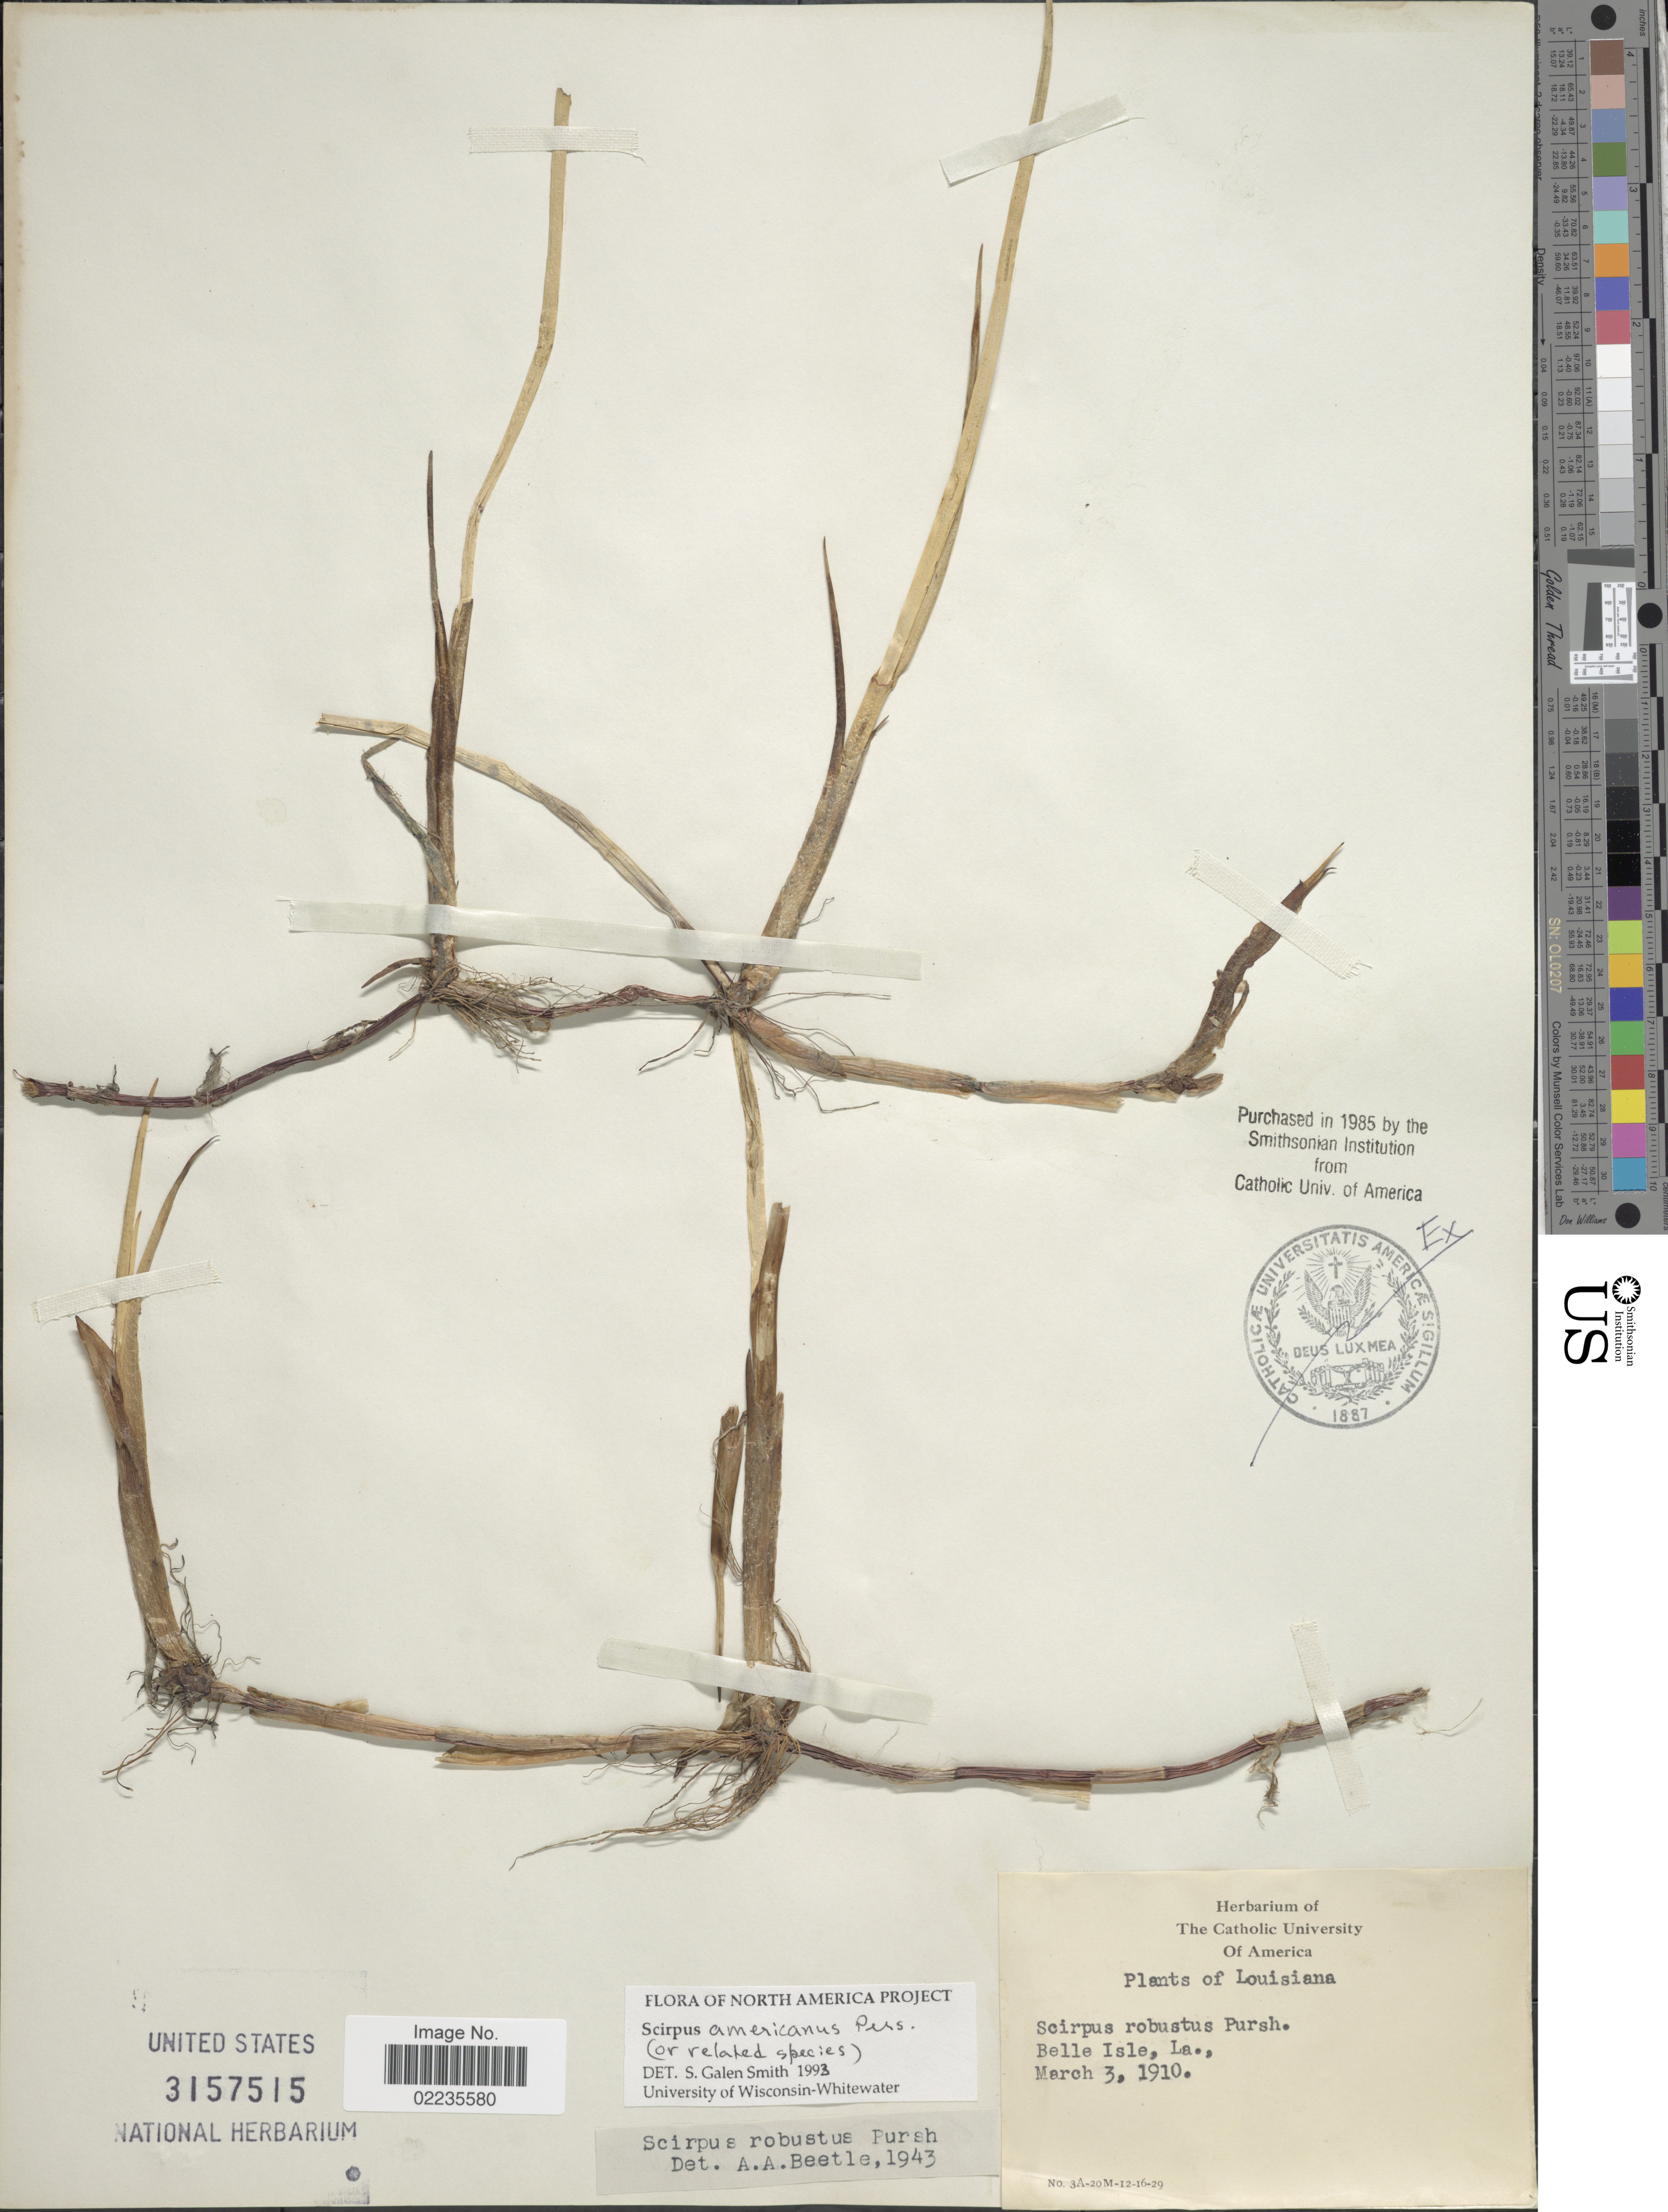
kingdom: Plantae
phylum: Tracheophyta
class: Liliopsida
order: Poales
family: Cyperaceae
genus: Schoenoplectus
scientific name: Schoenoplectus americanus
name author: (Pers.) Volkart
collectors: ex herb. Catholic University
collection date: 1910-03-03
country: United States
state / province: Louisiana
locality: Belle Isle, La.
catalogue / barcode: US 3157515